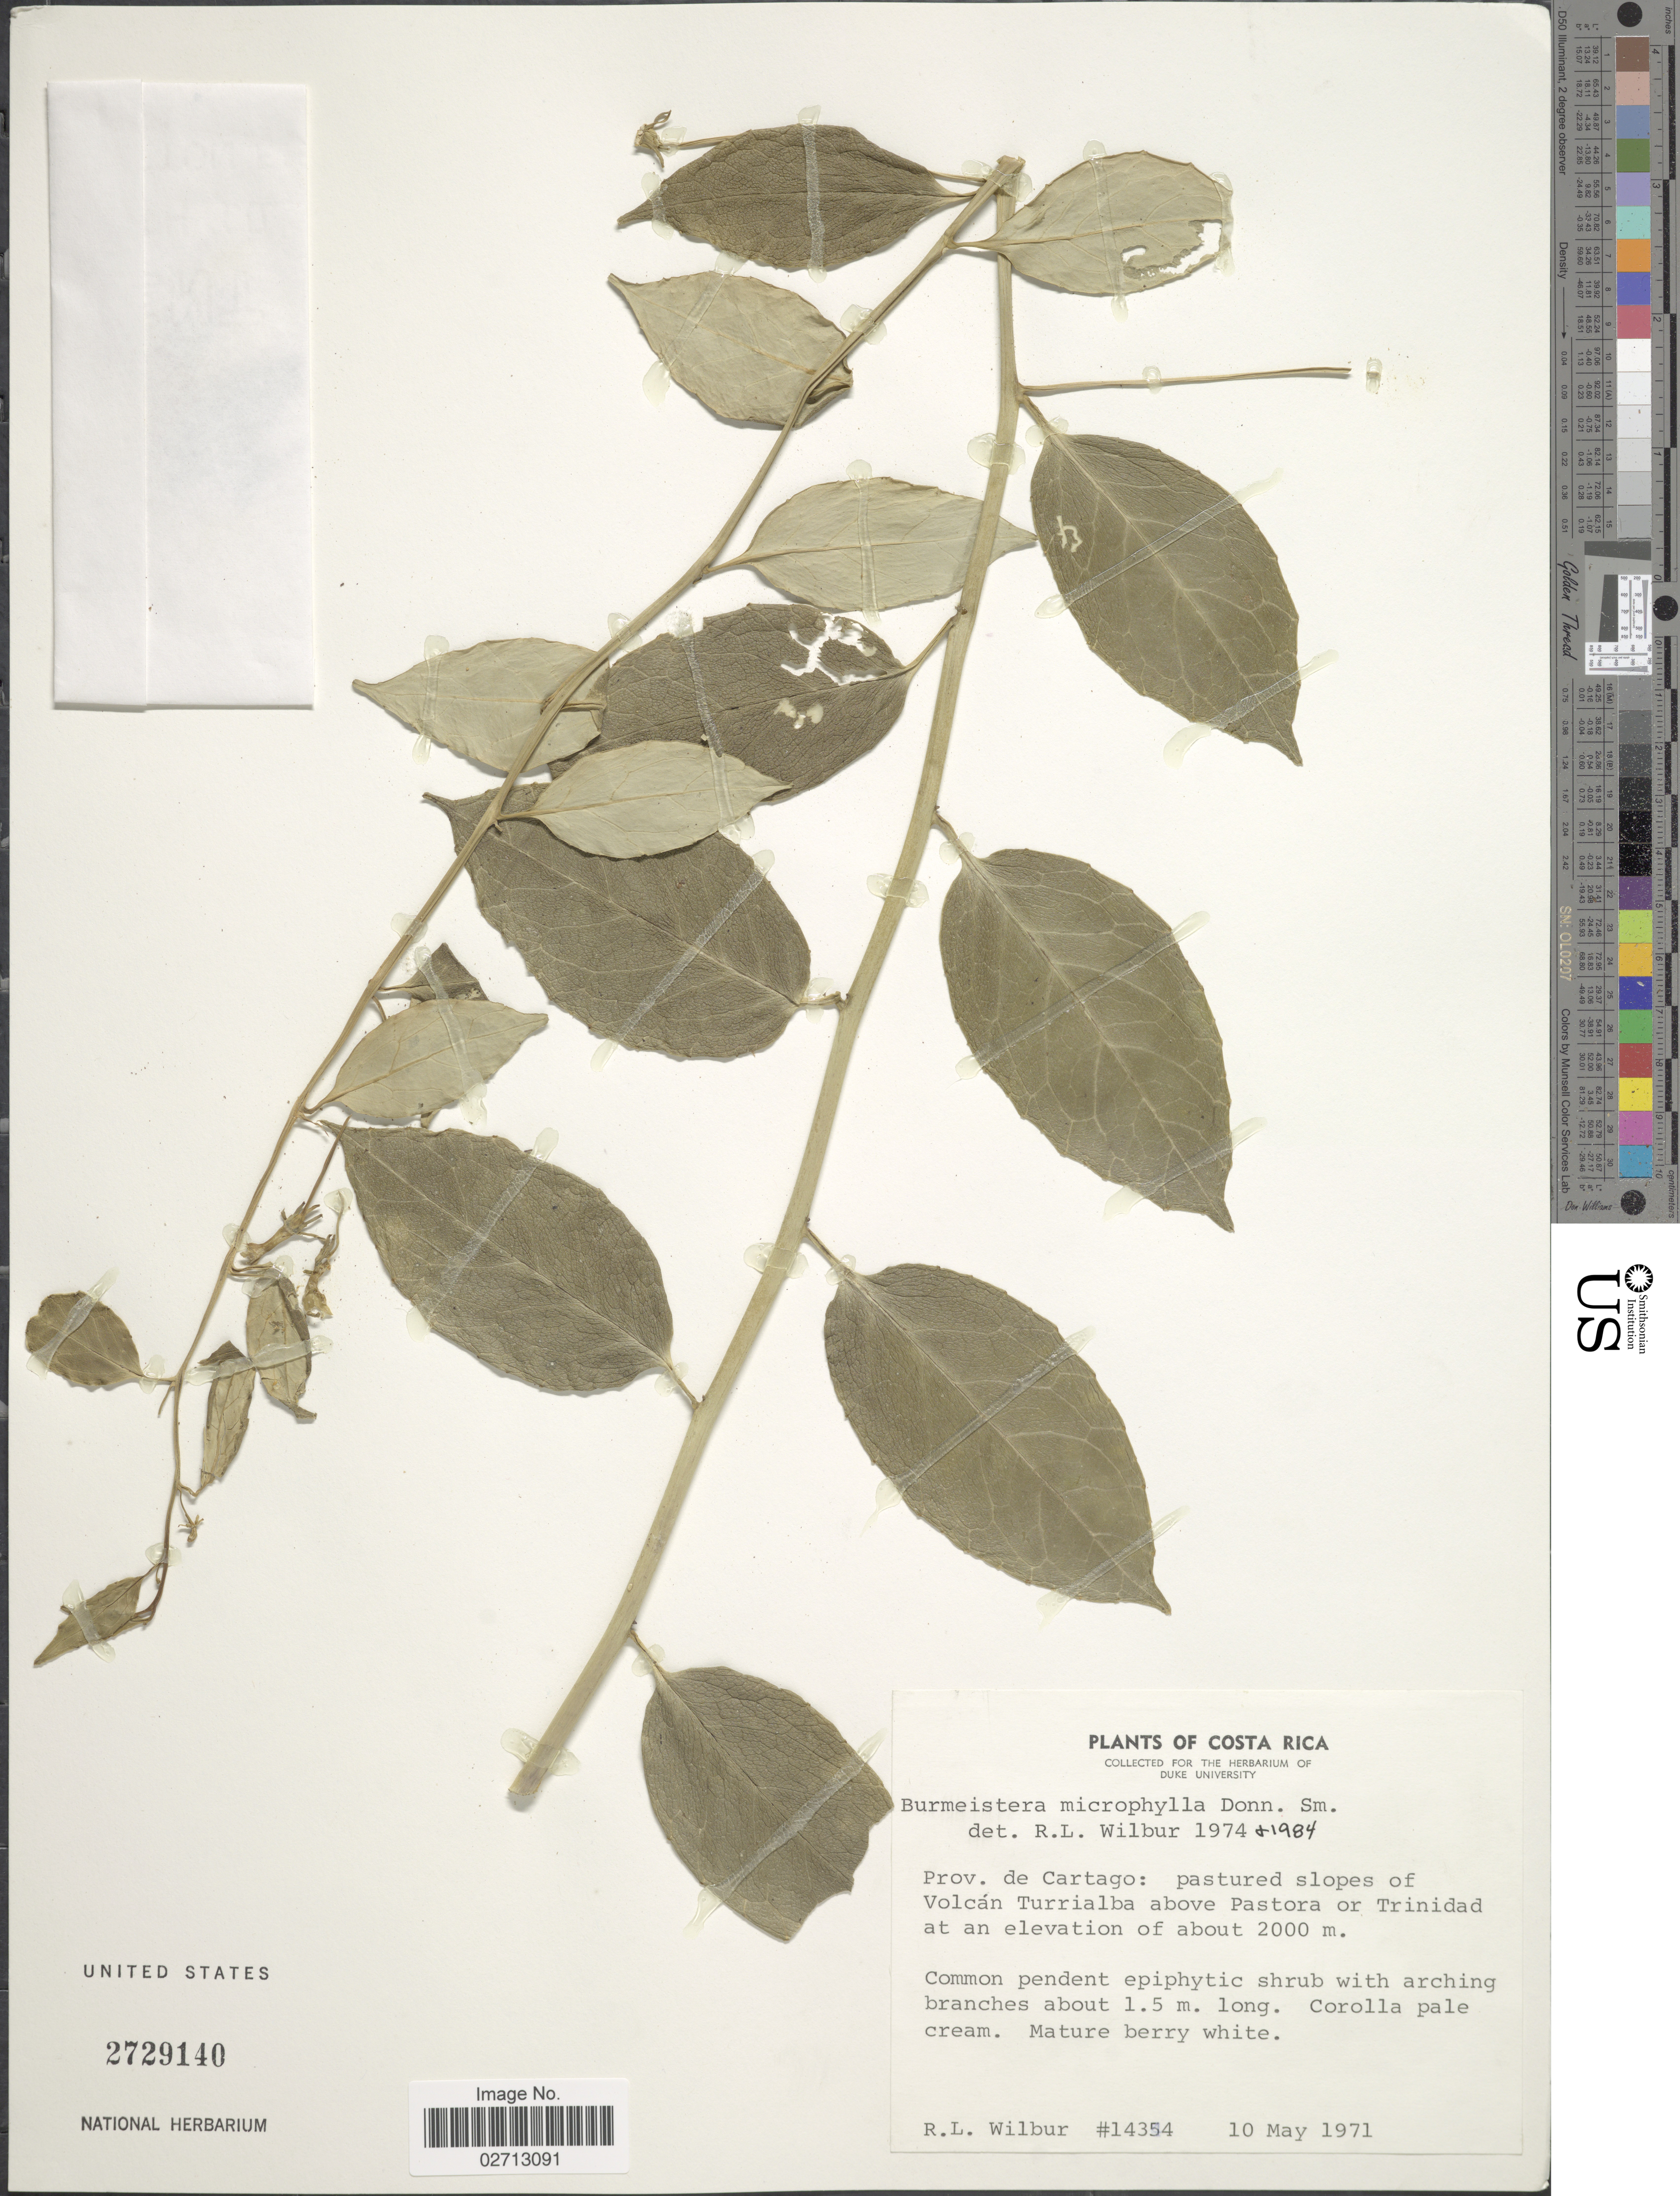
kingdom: Plantae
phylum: Tracheophyta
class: Magnoliopsida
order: Asterales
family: Campanulaceae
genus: Burmeistera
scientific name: Burmeistera microphylla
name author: Donn. Sm.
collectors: R. L. Wilbur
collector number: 14354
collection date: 1971-05-10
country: Costa Rica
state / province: Cartago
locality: Pastured slopes of Volcán Turrialba above Pastora or Trinidad.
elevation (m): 2000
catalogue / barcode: US 2729140